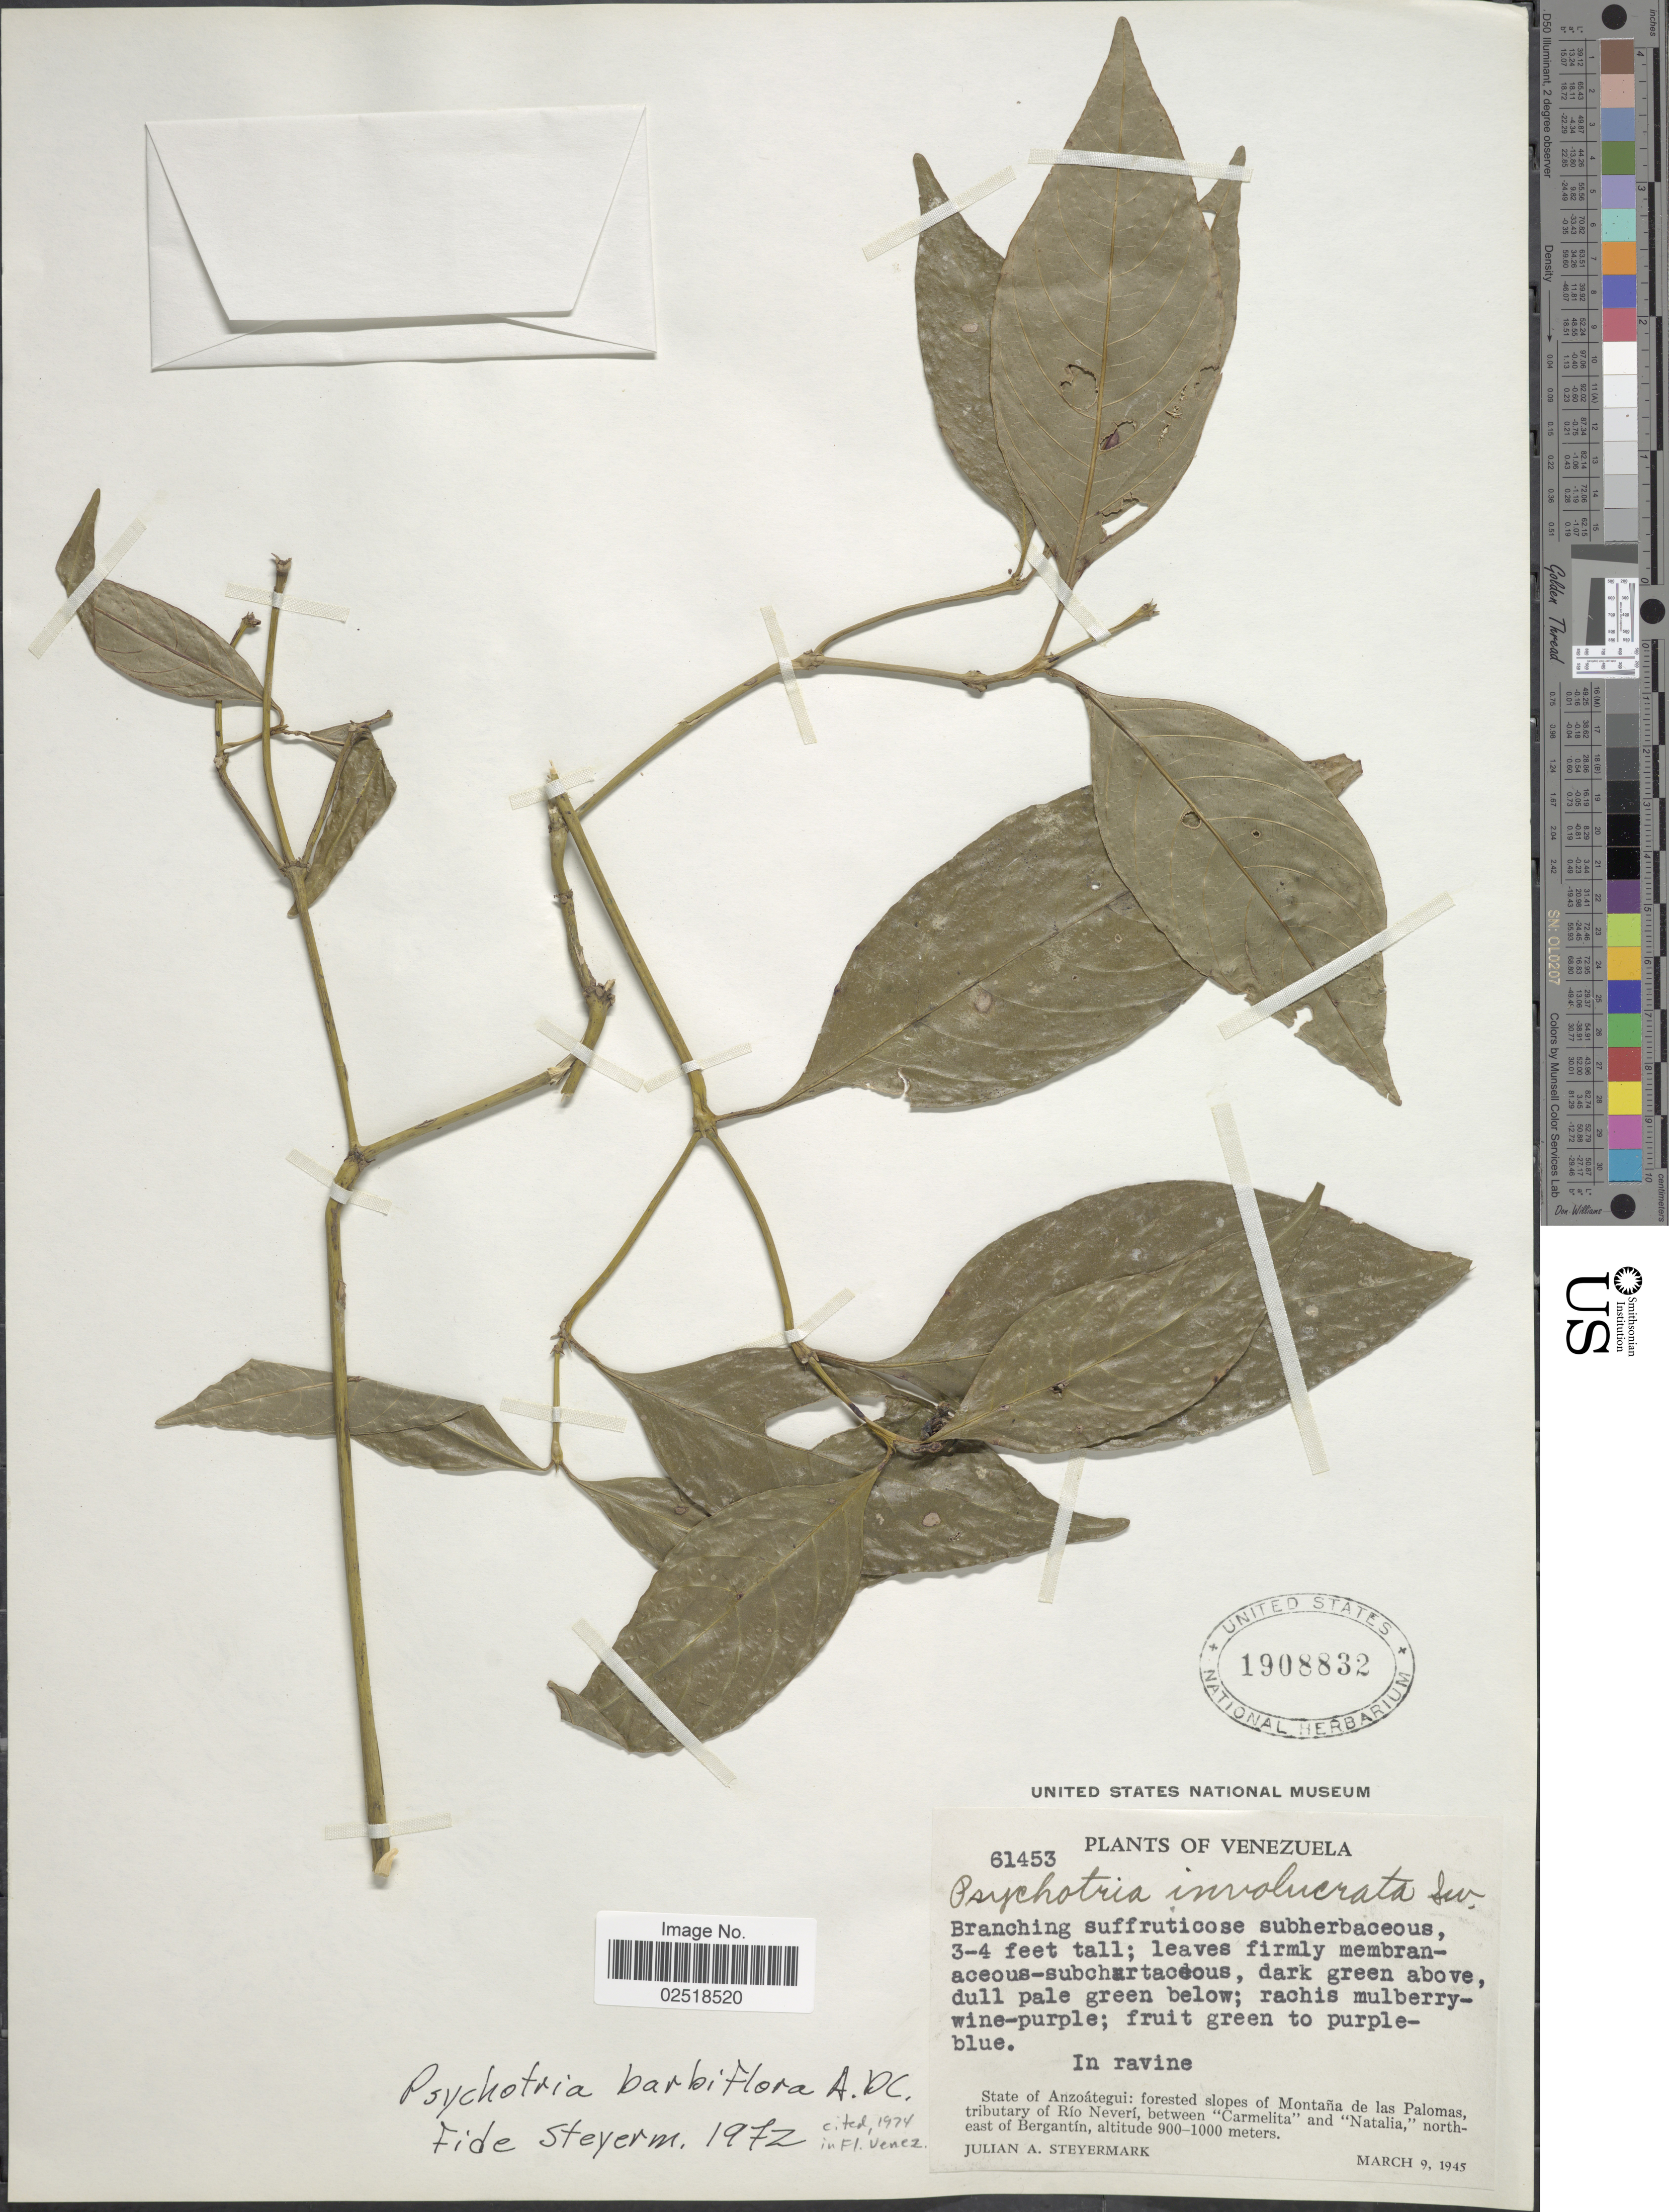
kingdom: Plantae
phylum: Tracheophyta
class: Magnoliopsida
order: Gentianales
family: Rubiaceae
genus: Psychotria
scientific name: Psychotria barbiflora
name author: DC.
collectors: J. Steyermark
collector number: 61453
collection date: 1945-03-09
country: Venezuela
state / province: Anzoategui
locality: In ravine, forested slopes of Montaña de las Palomas, tributary of Río Neverí, between 'Carmelita' and 'Natalia,' north-east of Bergnatín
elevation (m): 900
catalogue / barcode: US 1908832